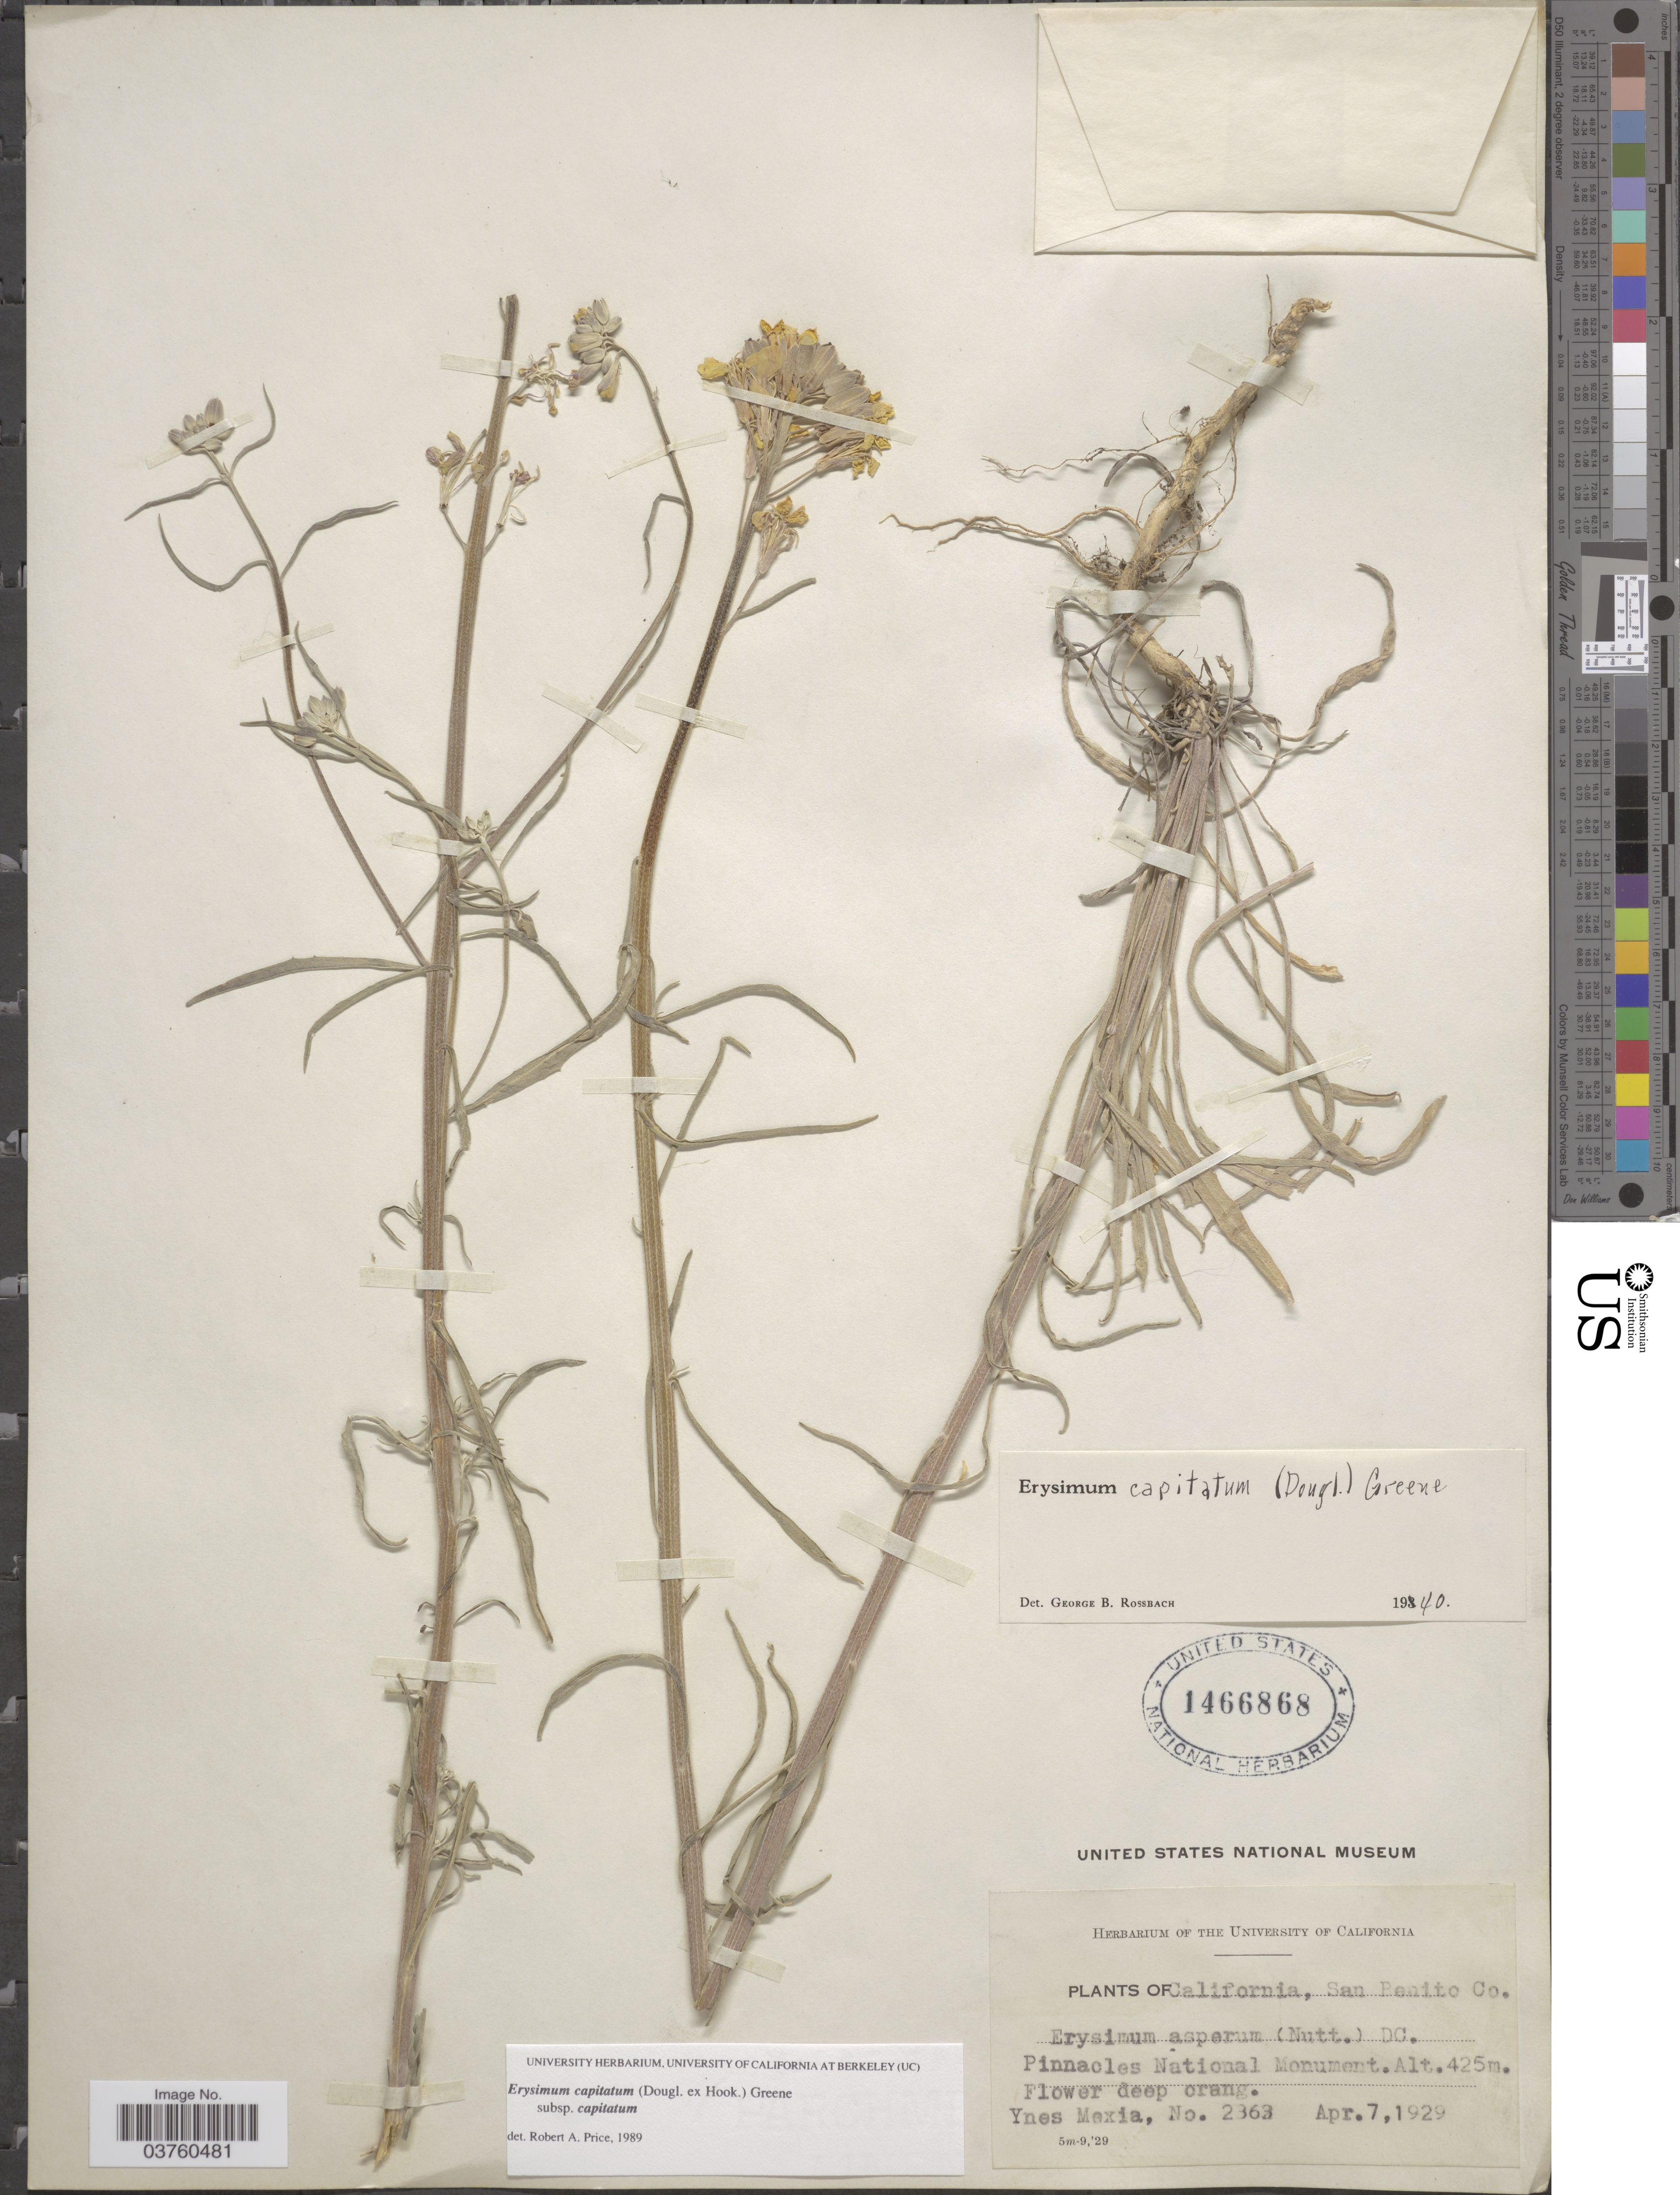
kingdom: Plantae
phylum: Tracheophyta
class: Magnoliopsida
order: Brassicales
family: Brassicaceae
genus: Erysimum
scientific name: Erysimum capitatum subsp. capitatum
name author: (Douglas ex Hook.) Greene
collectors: Y. Mexia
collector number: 2363*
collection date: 1929-04-07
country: United States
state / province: California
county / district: San Benito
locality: San Benito Co. Pinnacles National Monument.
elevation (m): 425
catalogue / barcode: US 1466868